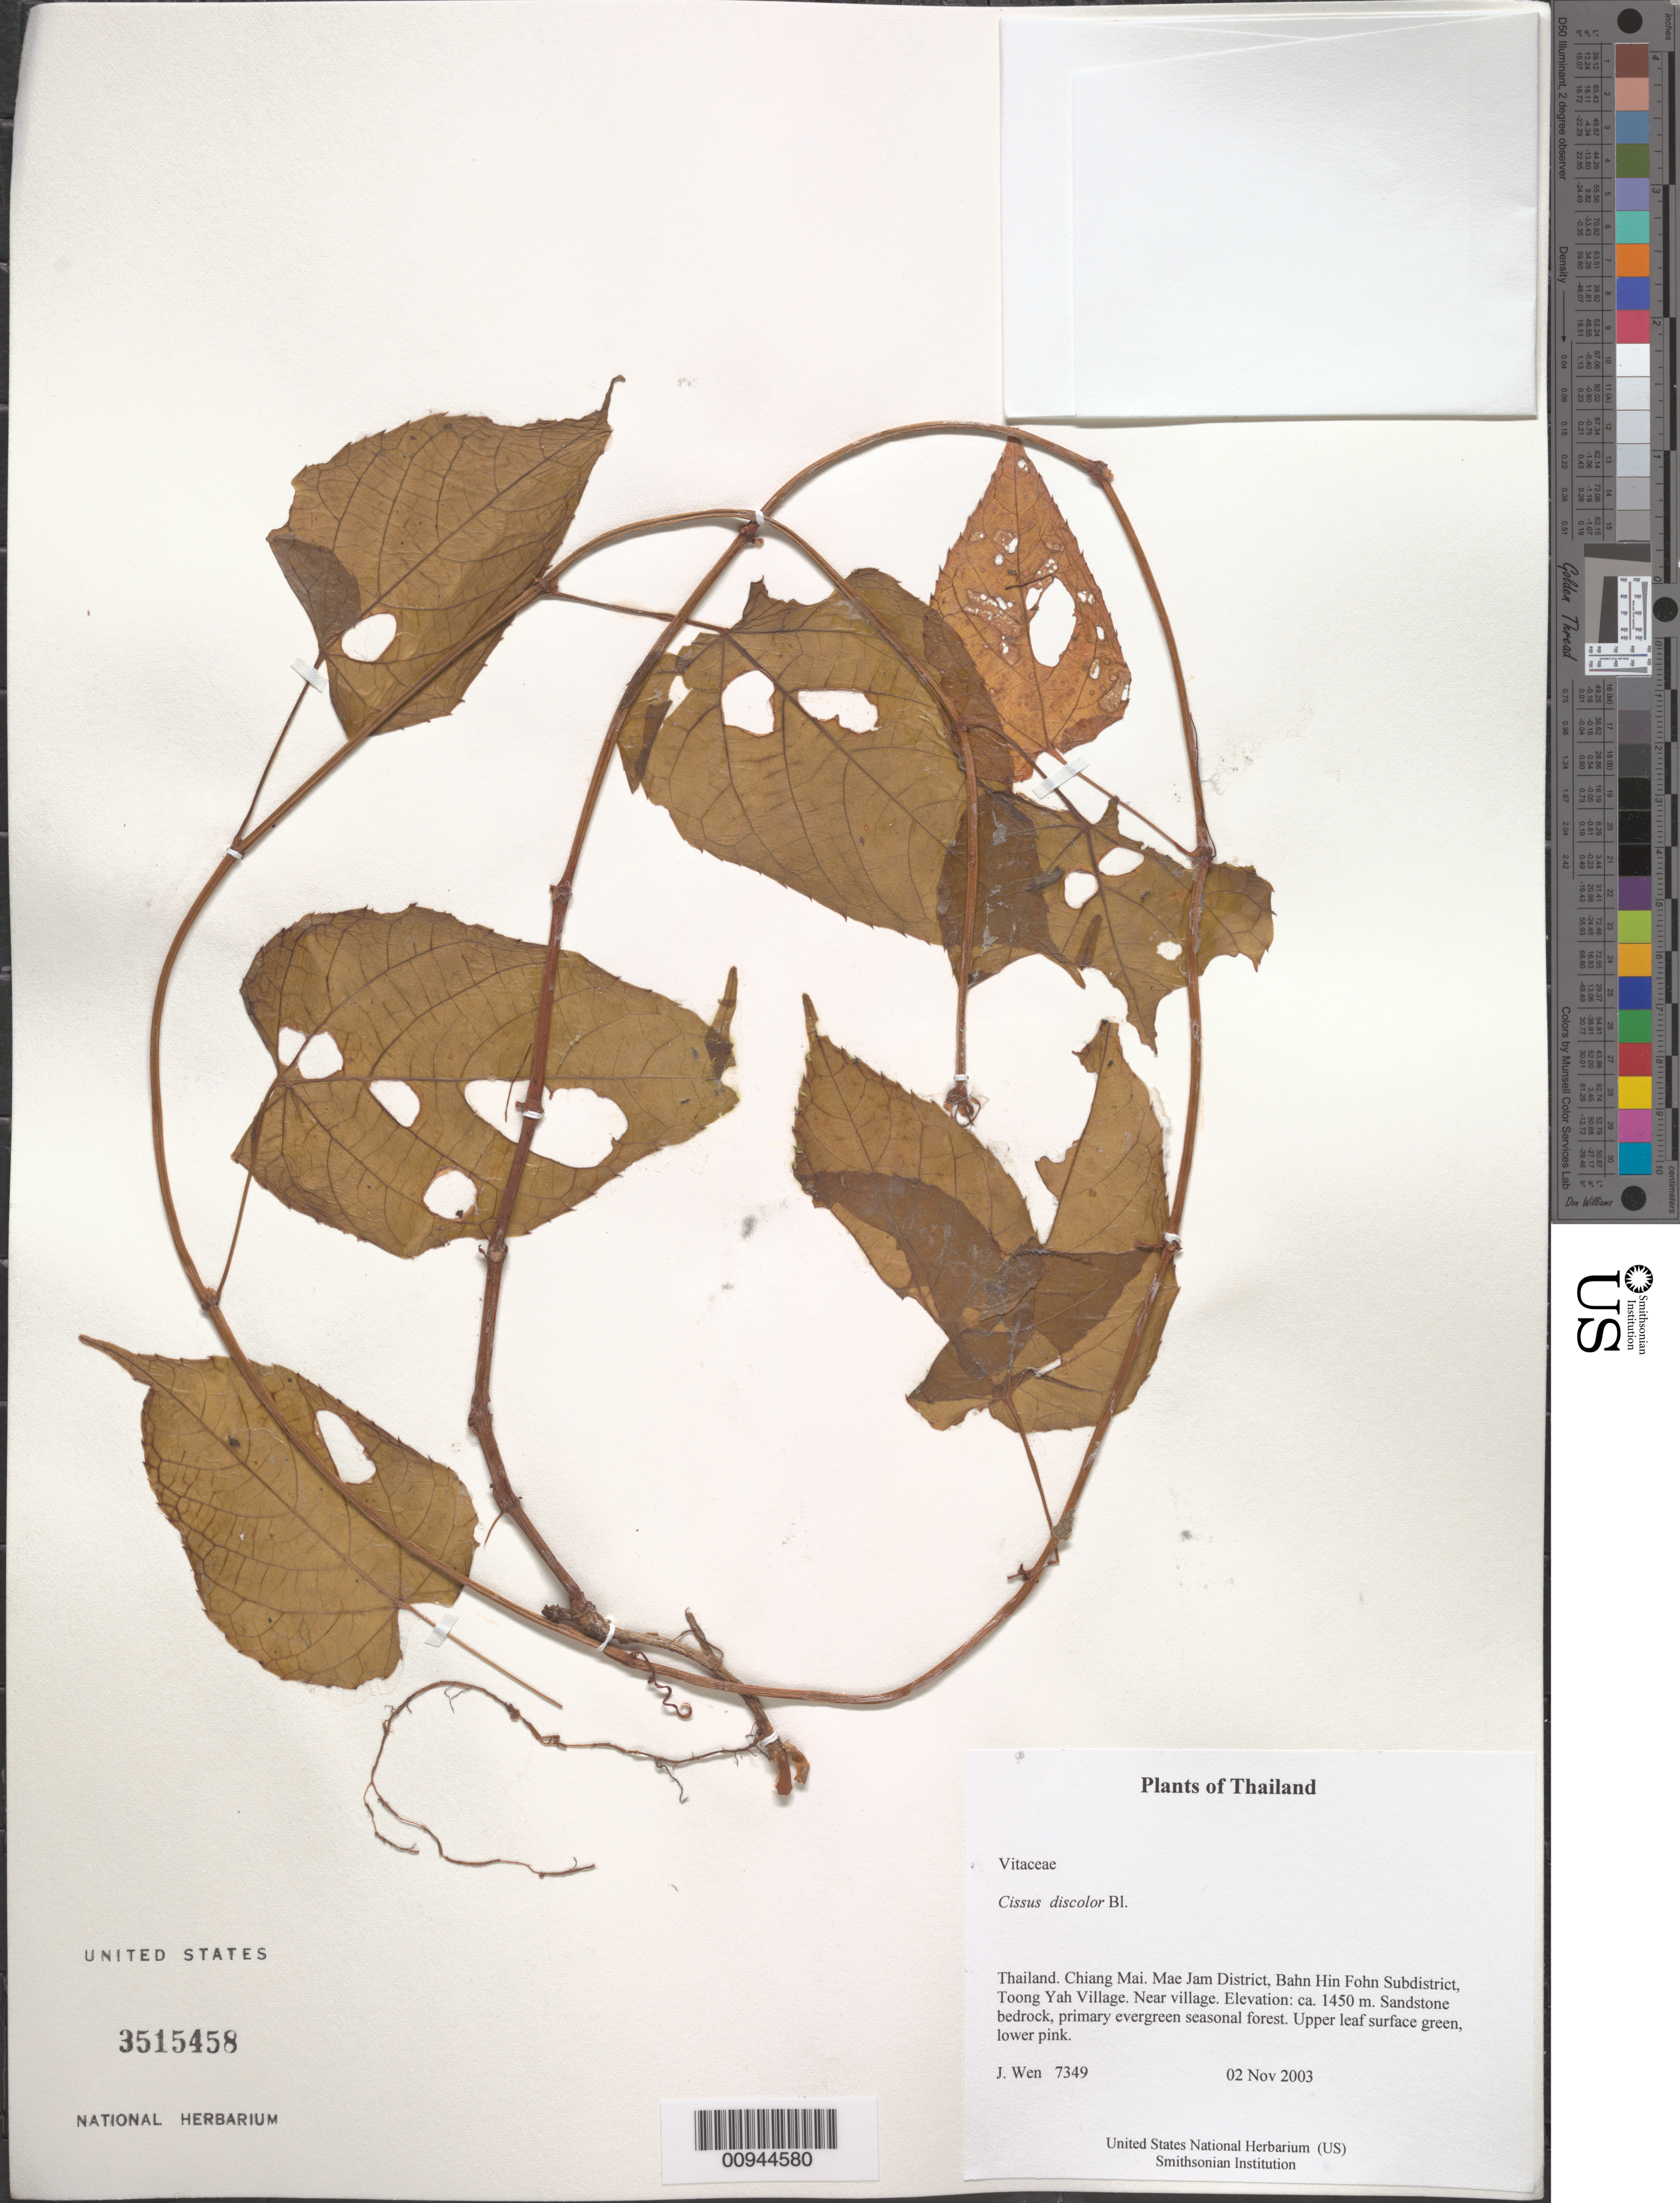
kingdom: Plantae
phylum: Tracheophyta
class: Magnoliopsida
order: Vitales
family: Vitaceae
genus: Cissus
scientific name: Cissus discolor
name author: Blume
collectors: J. Wen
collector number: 7349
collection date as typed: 02 Nov 2003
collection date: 2003-11-02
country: Thailand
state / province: Chiang Mai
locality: Mae Jam District, Bahn Hin Fohn Subdistrict, Toong Yah Village. Near village.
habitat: Sandstone bedrock, primary evergreen seasonal forest.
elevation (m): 1450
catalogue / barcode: US 3515458